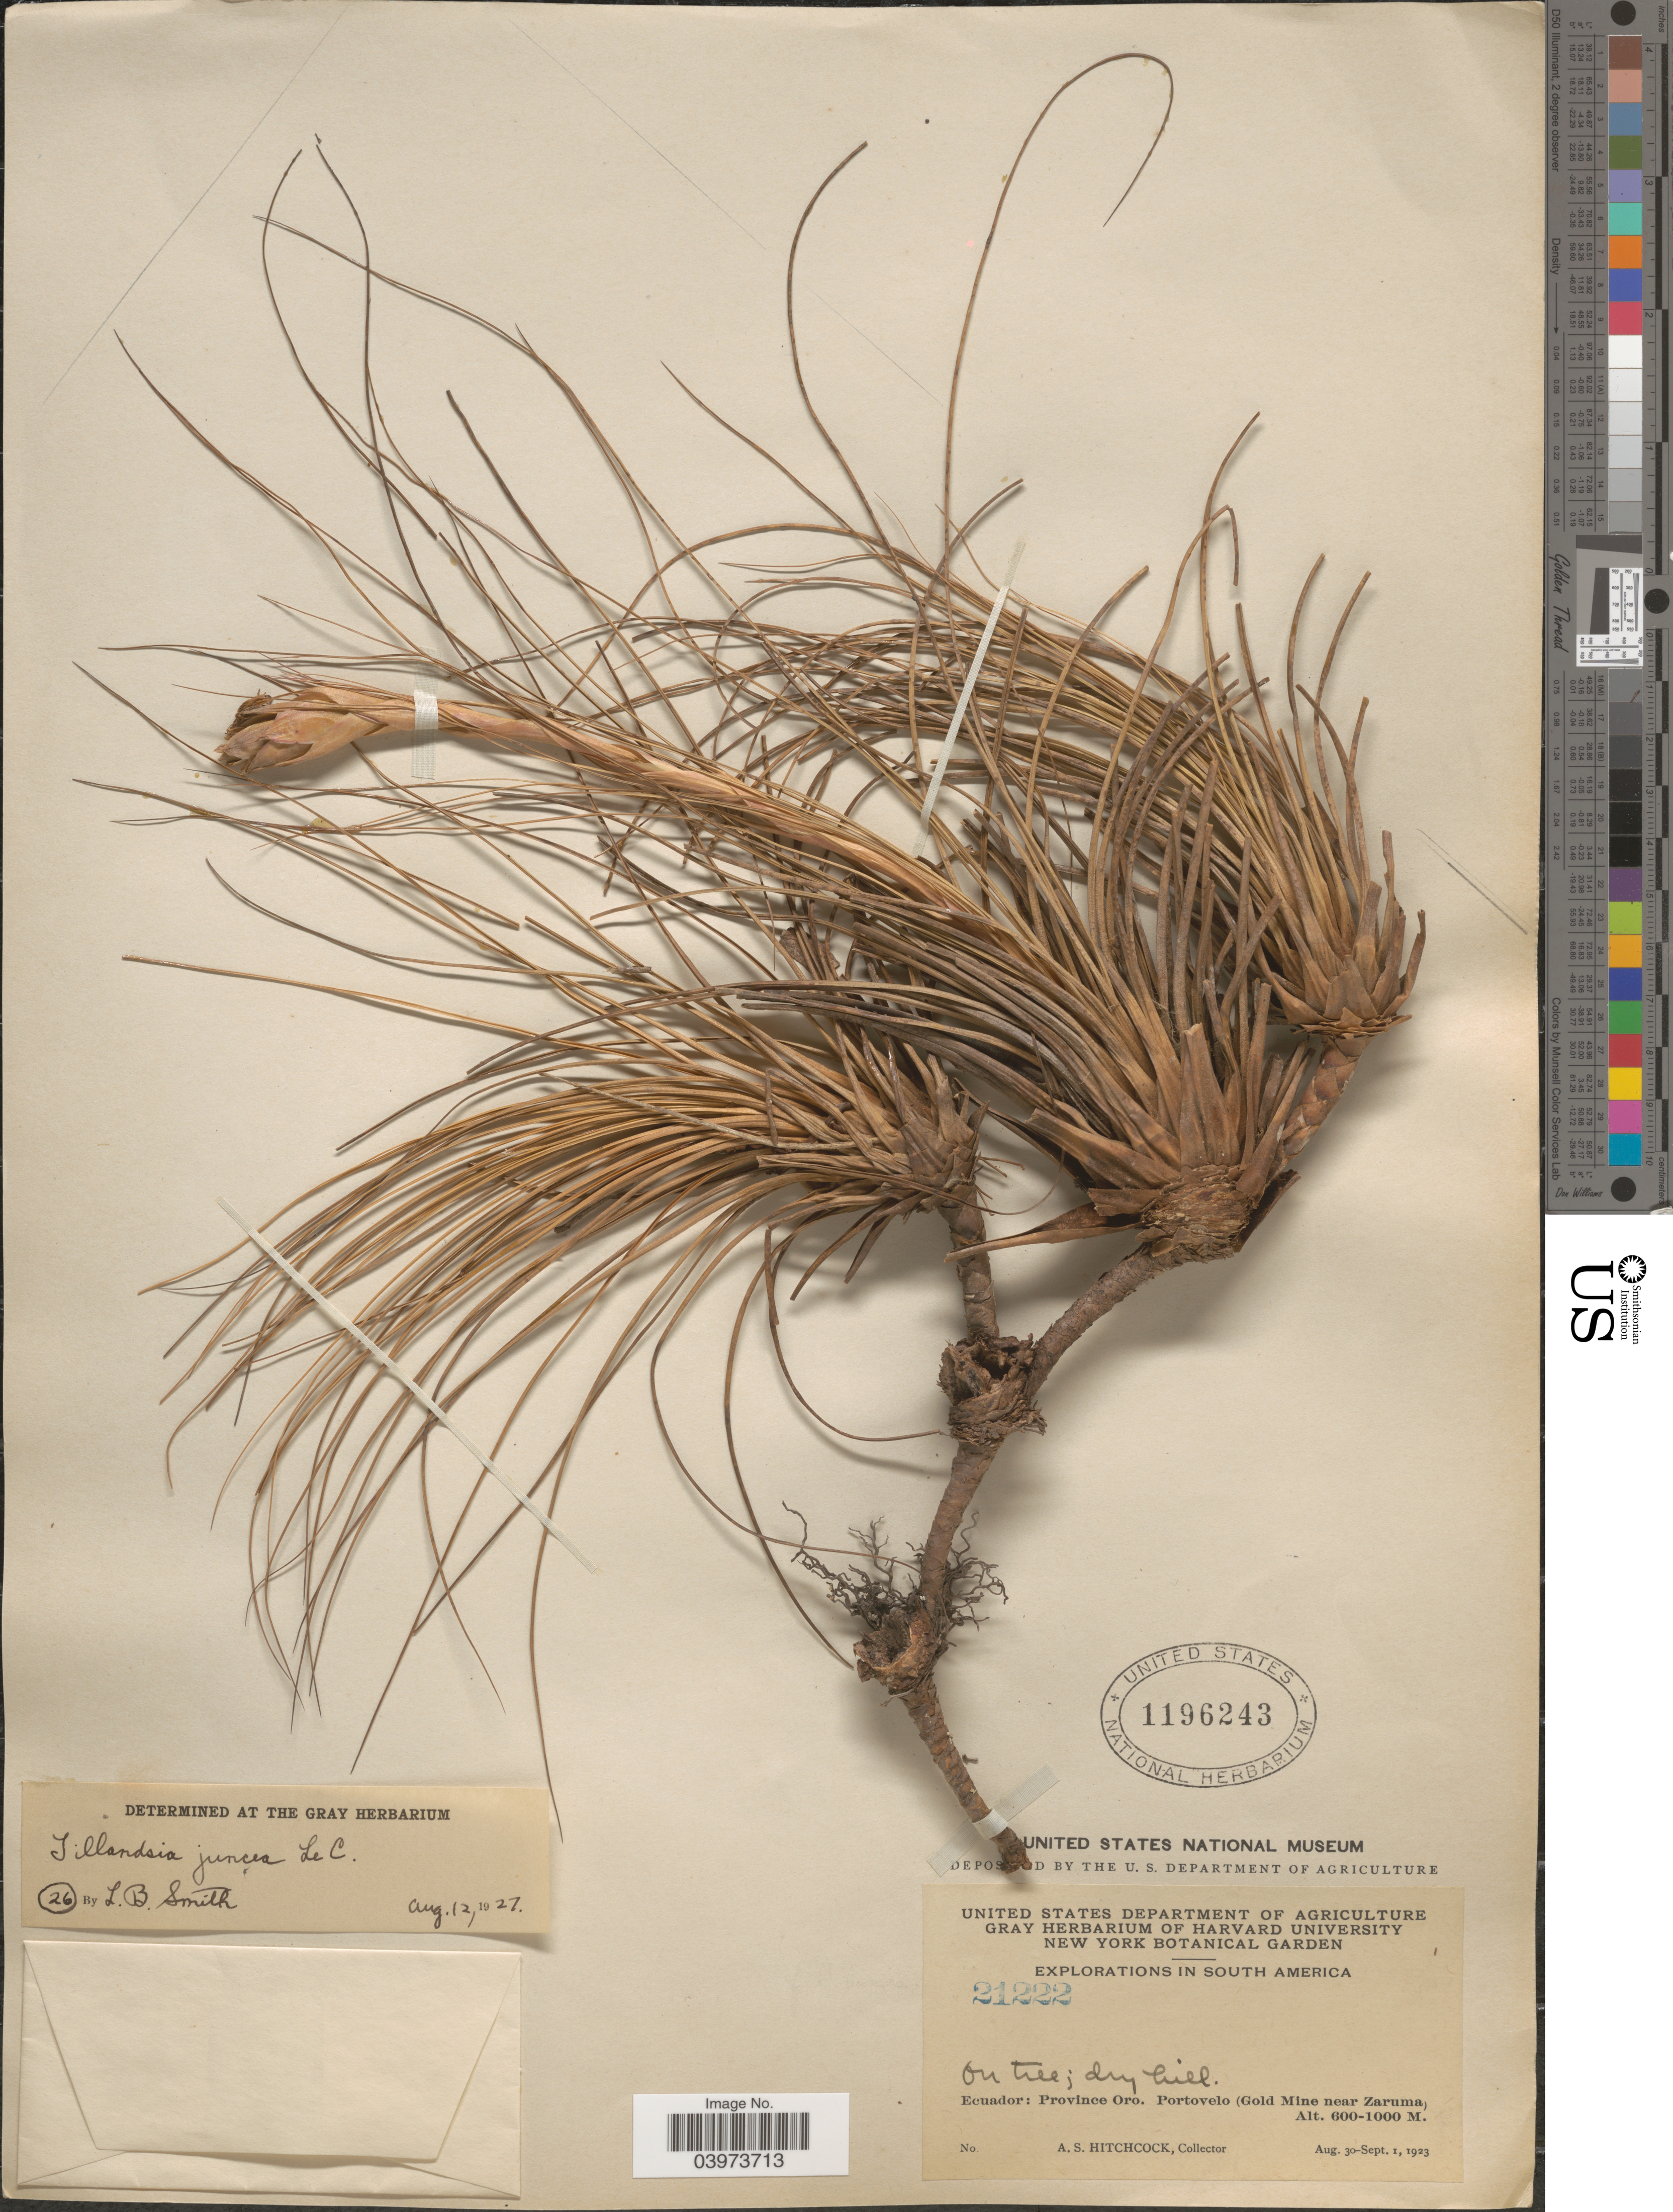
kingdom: Plantae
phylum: Tracheophyta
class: Liliopsida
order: Poales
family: Bromeliaceae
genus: Tillandsia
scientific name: Tillandsia juncea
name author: (Ruiz & Pav.) Poir.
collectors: A. S. Hitchcock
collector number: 21222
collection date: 1923-08-30/1923-09-01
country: Ecuador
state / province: El Oro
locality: Explorations in South America. Portovelo (Gold Mine near Zaruma).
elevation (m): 600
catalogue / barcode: US 1196243